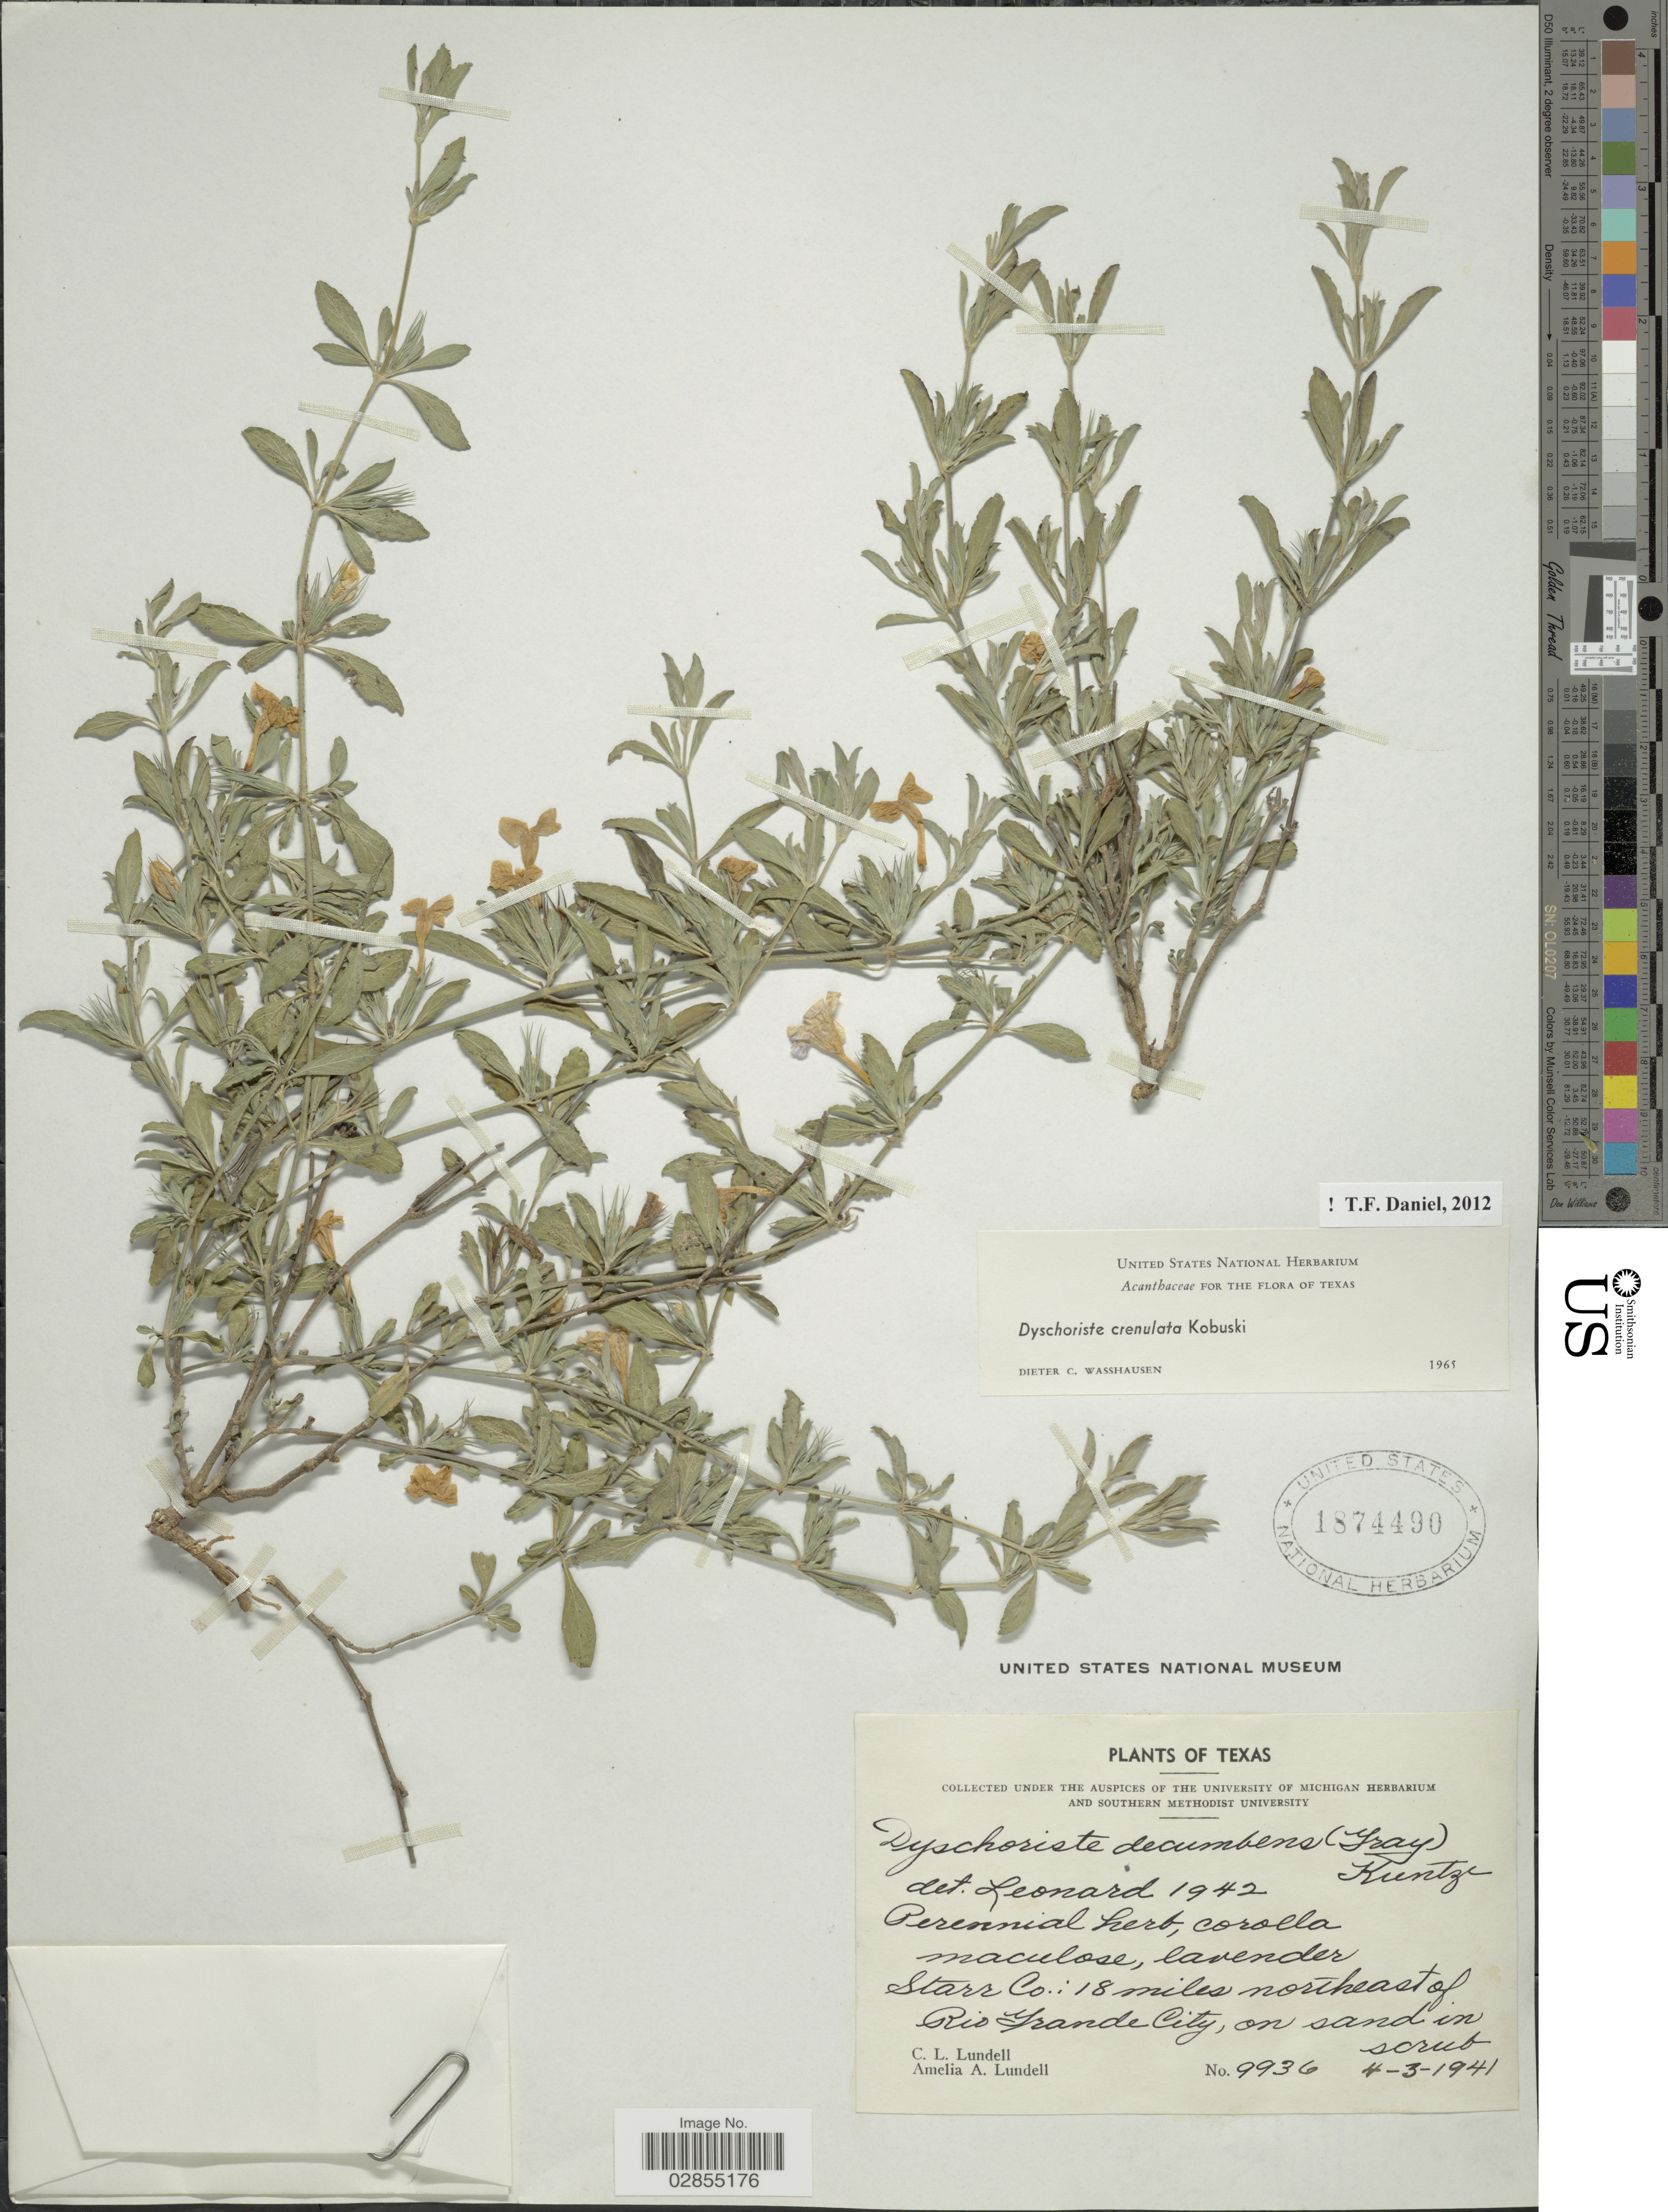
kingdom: Plantae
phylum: Tracheophyta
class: Magnoliopsida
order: Lamiales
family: Acanthaceae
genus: Dyschoriste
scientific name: Dyschoriste crenulata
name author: Kobuski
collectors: C. L. Lundell & A. A. Lundell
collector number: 9936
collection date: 1941-04-03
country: United States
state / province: Texas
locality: Starr Co.: 18 miles northeast of Rio Grande City.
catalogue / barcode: US 1874490